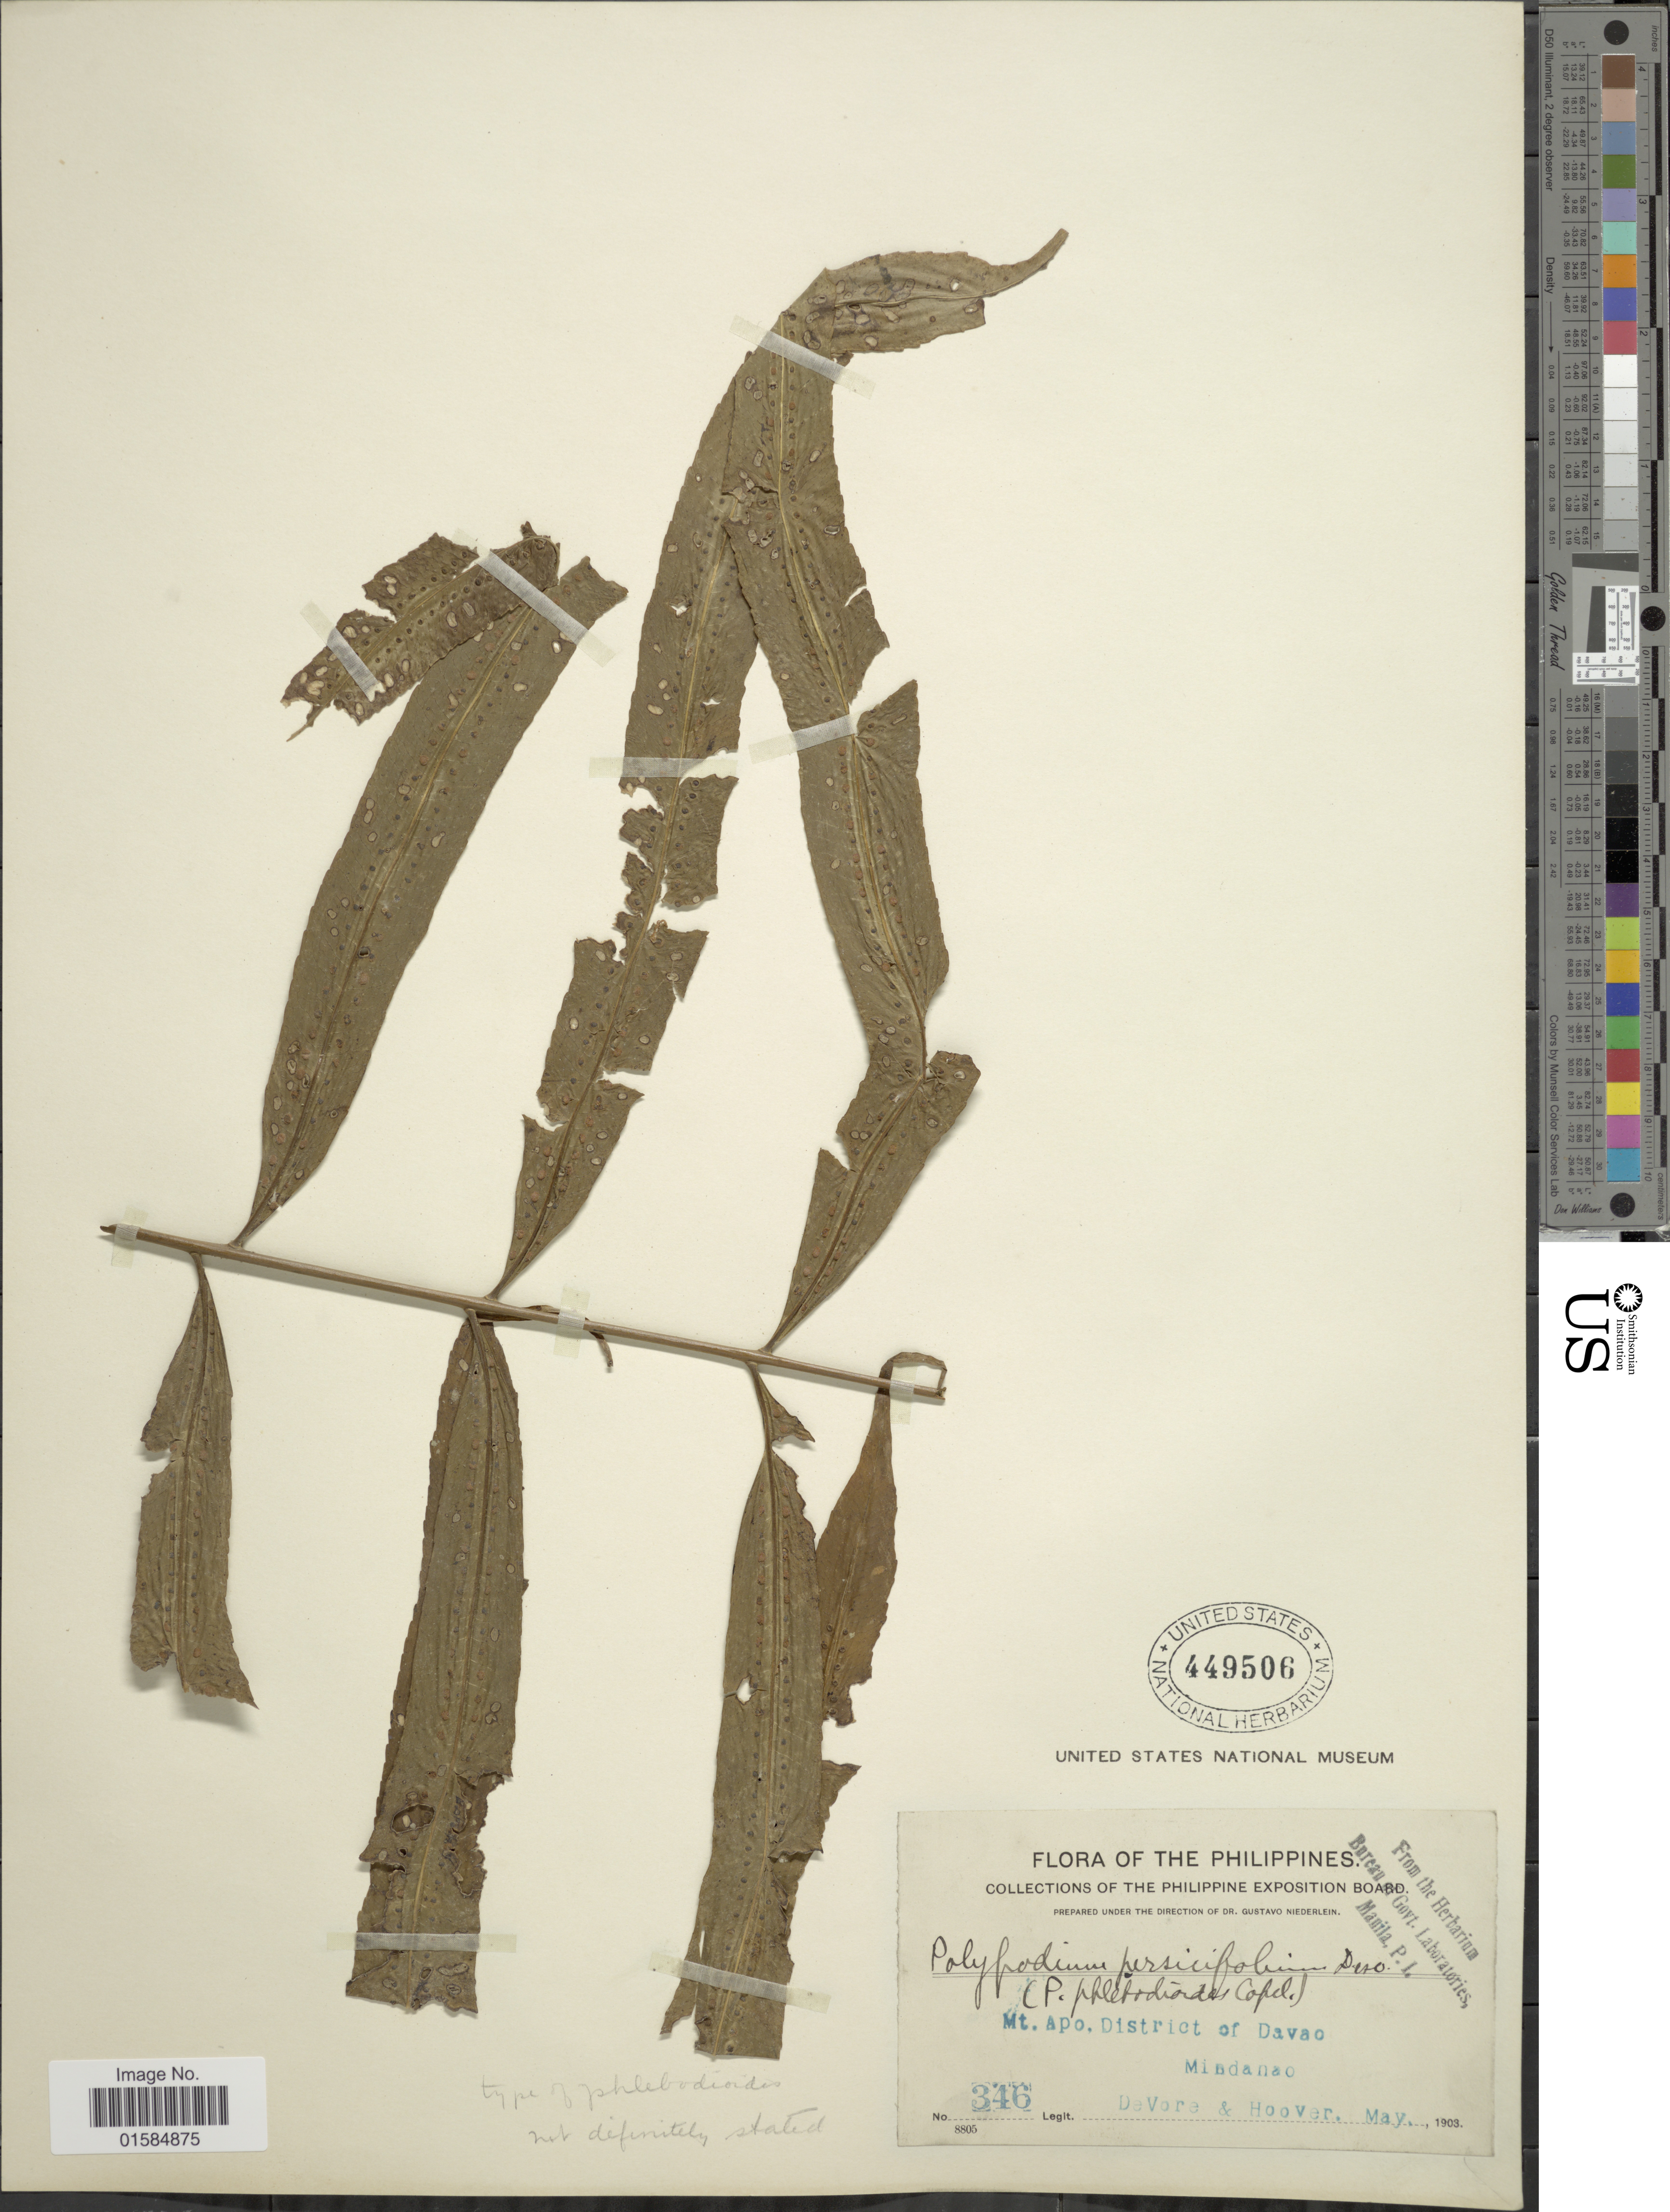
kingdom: Plantae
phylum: Tracheophyta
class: Polypodiopsida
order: Polypodiales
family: Polypodiaceae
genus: Goniophlebium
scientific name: Goniophlebium persicifolium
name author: (Desv.) Bedd.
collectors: B. F. DeVore & -- Hoover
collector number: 346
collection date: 1903-05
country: Philippines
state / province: Davao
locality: Mt. Apo, District of Davao, Mindanao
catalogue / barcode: US 449506